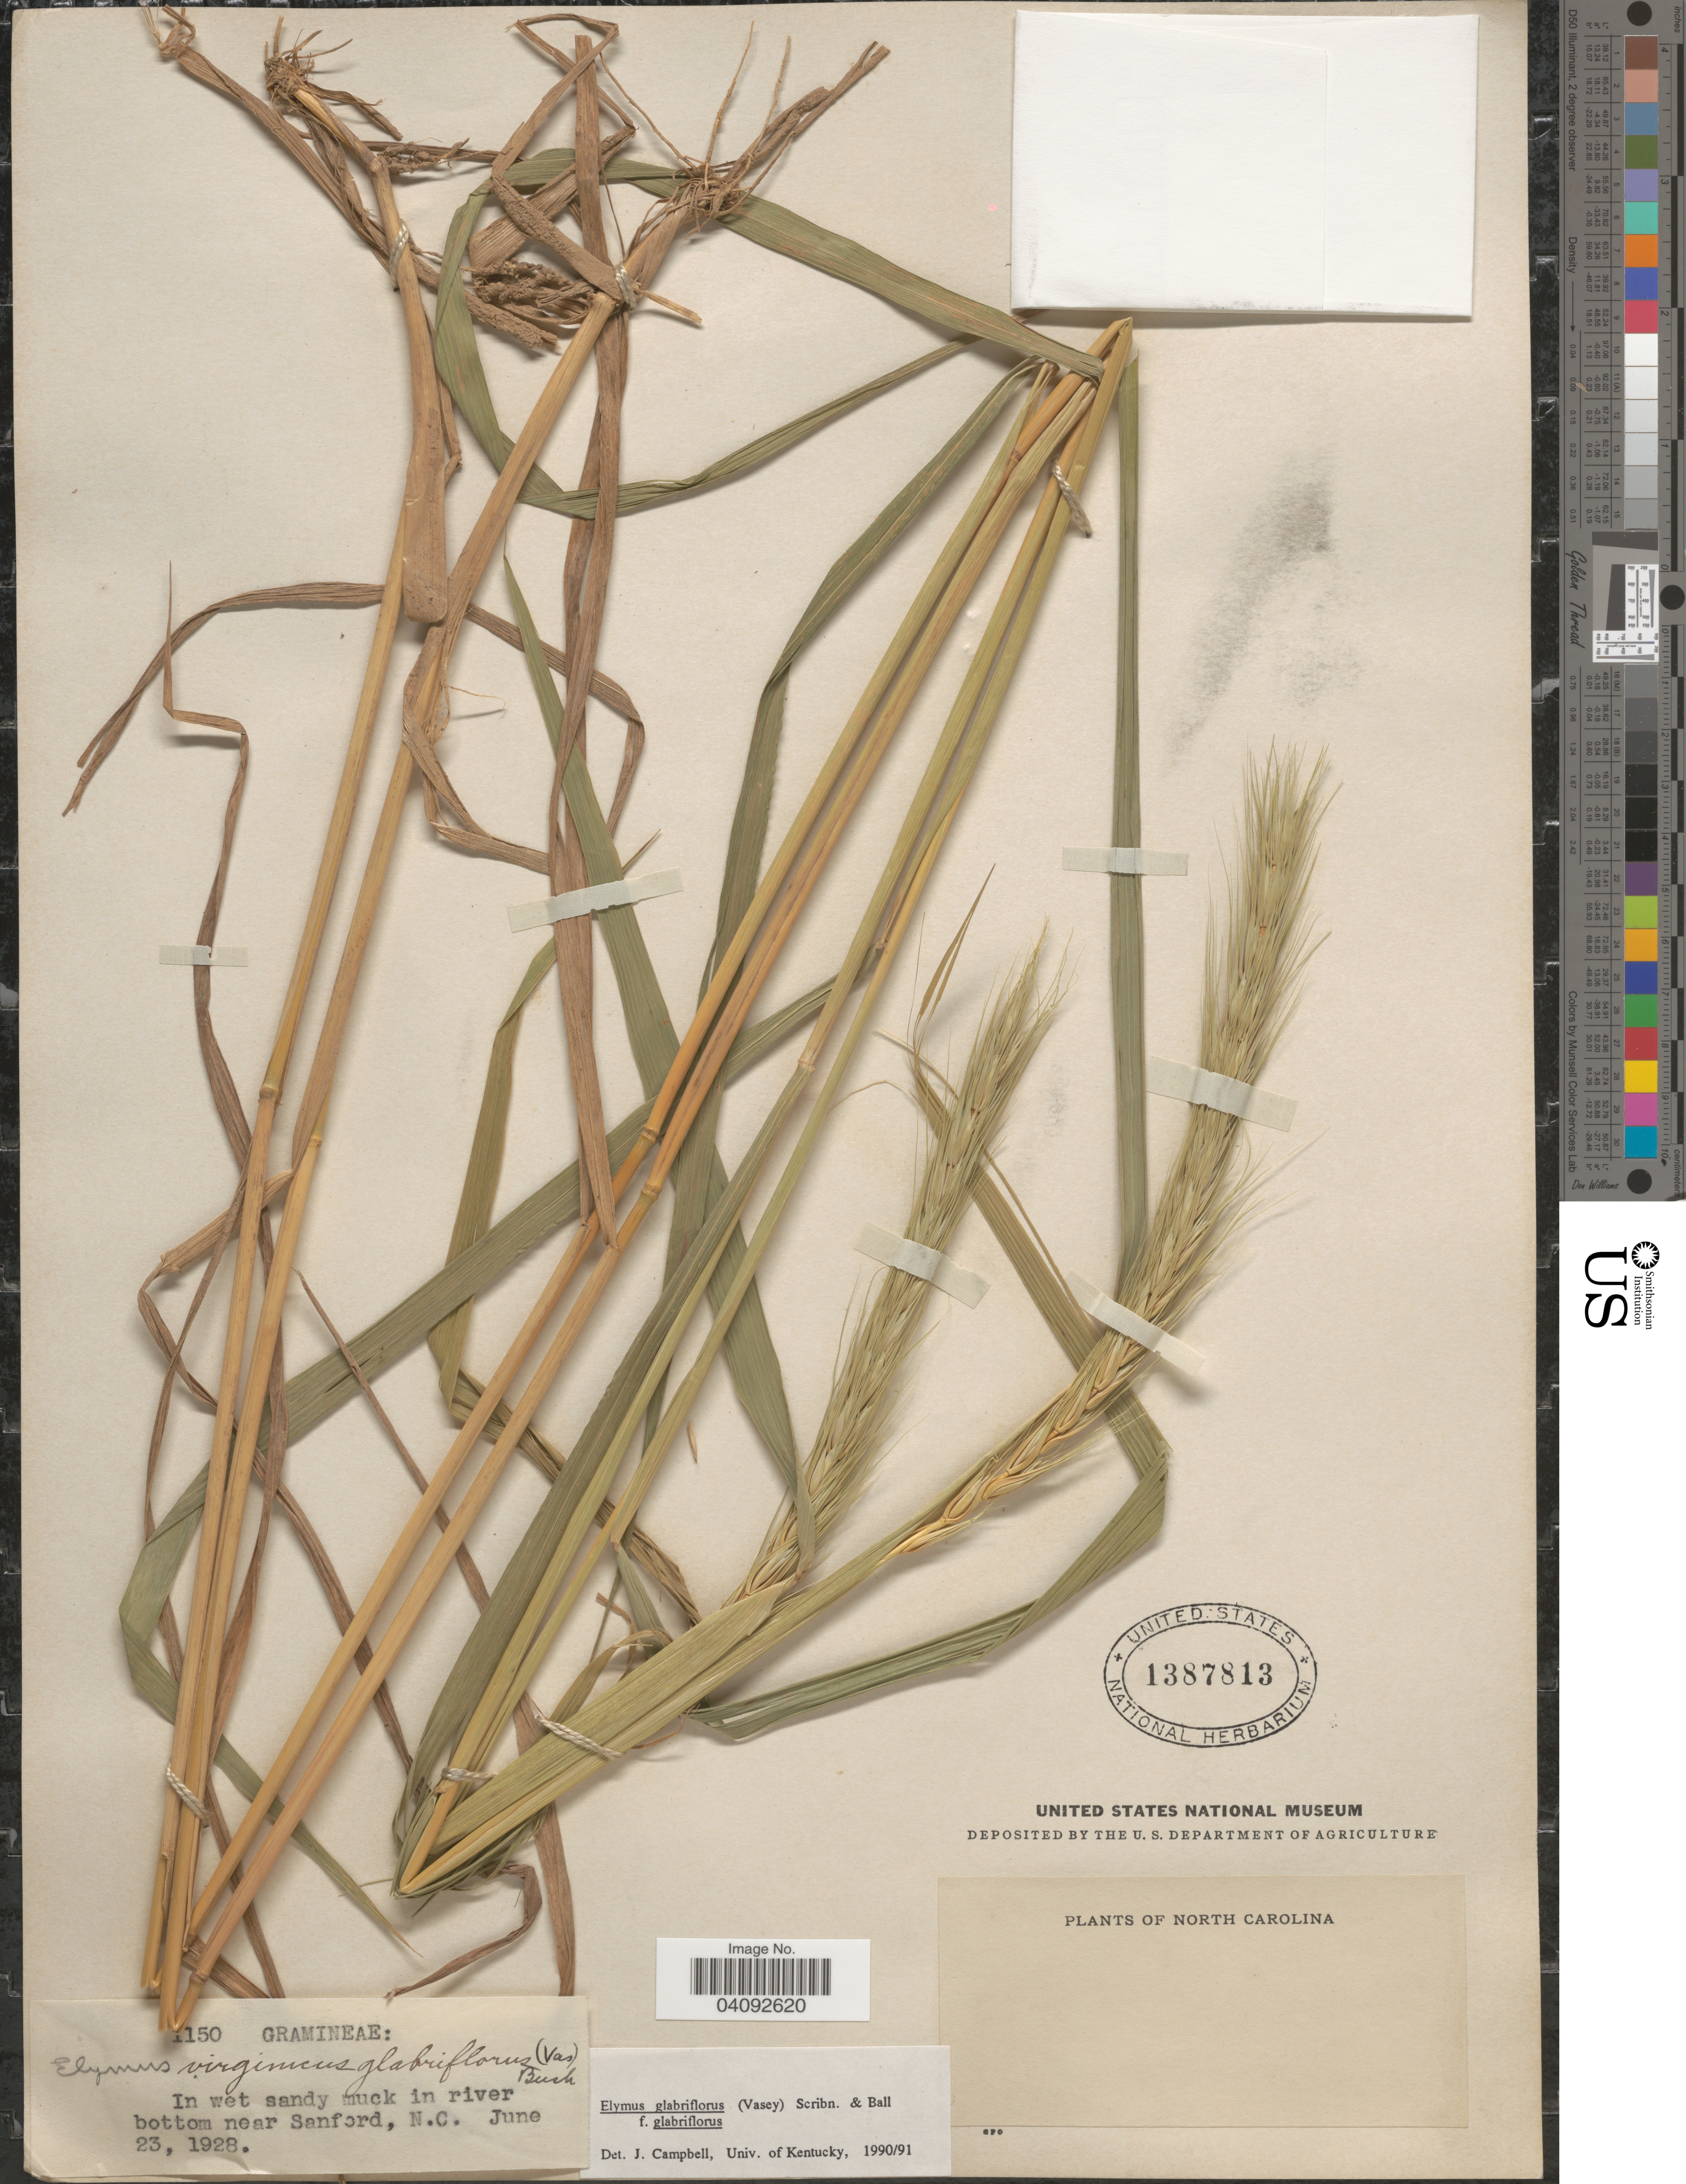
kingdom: Plantae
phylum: Tracheophyta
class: Liliopsida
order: Poales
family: Poaceae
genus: Elymus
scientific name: Elymus glabriflorus var. glabriflorus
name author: (Vasey ex L.H. Dewey) Scribn. & C.R. Ball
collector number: !150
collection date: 1928-06-23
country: United States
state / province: North Carolina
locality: In wet sandy muck in river bottom near Sanford.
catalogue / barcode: US 1387813